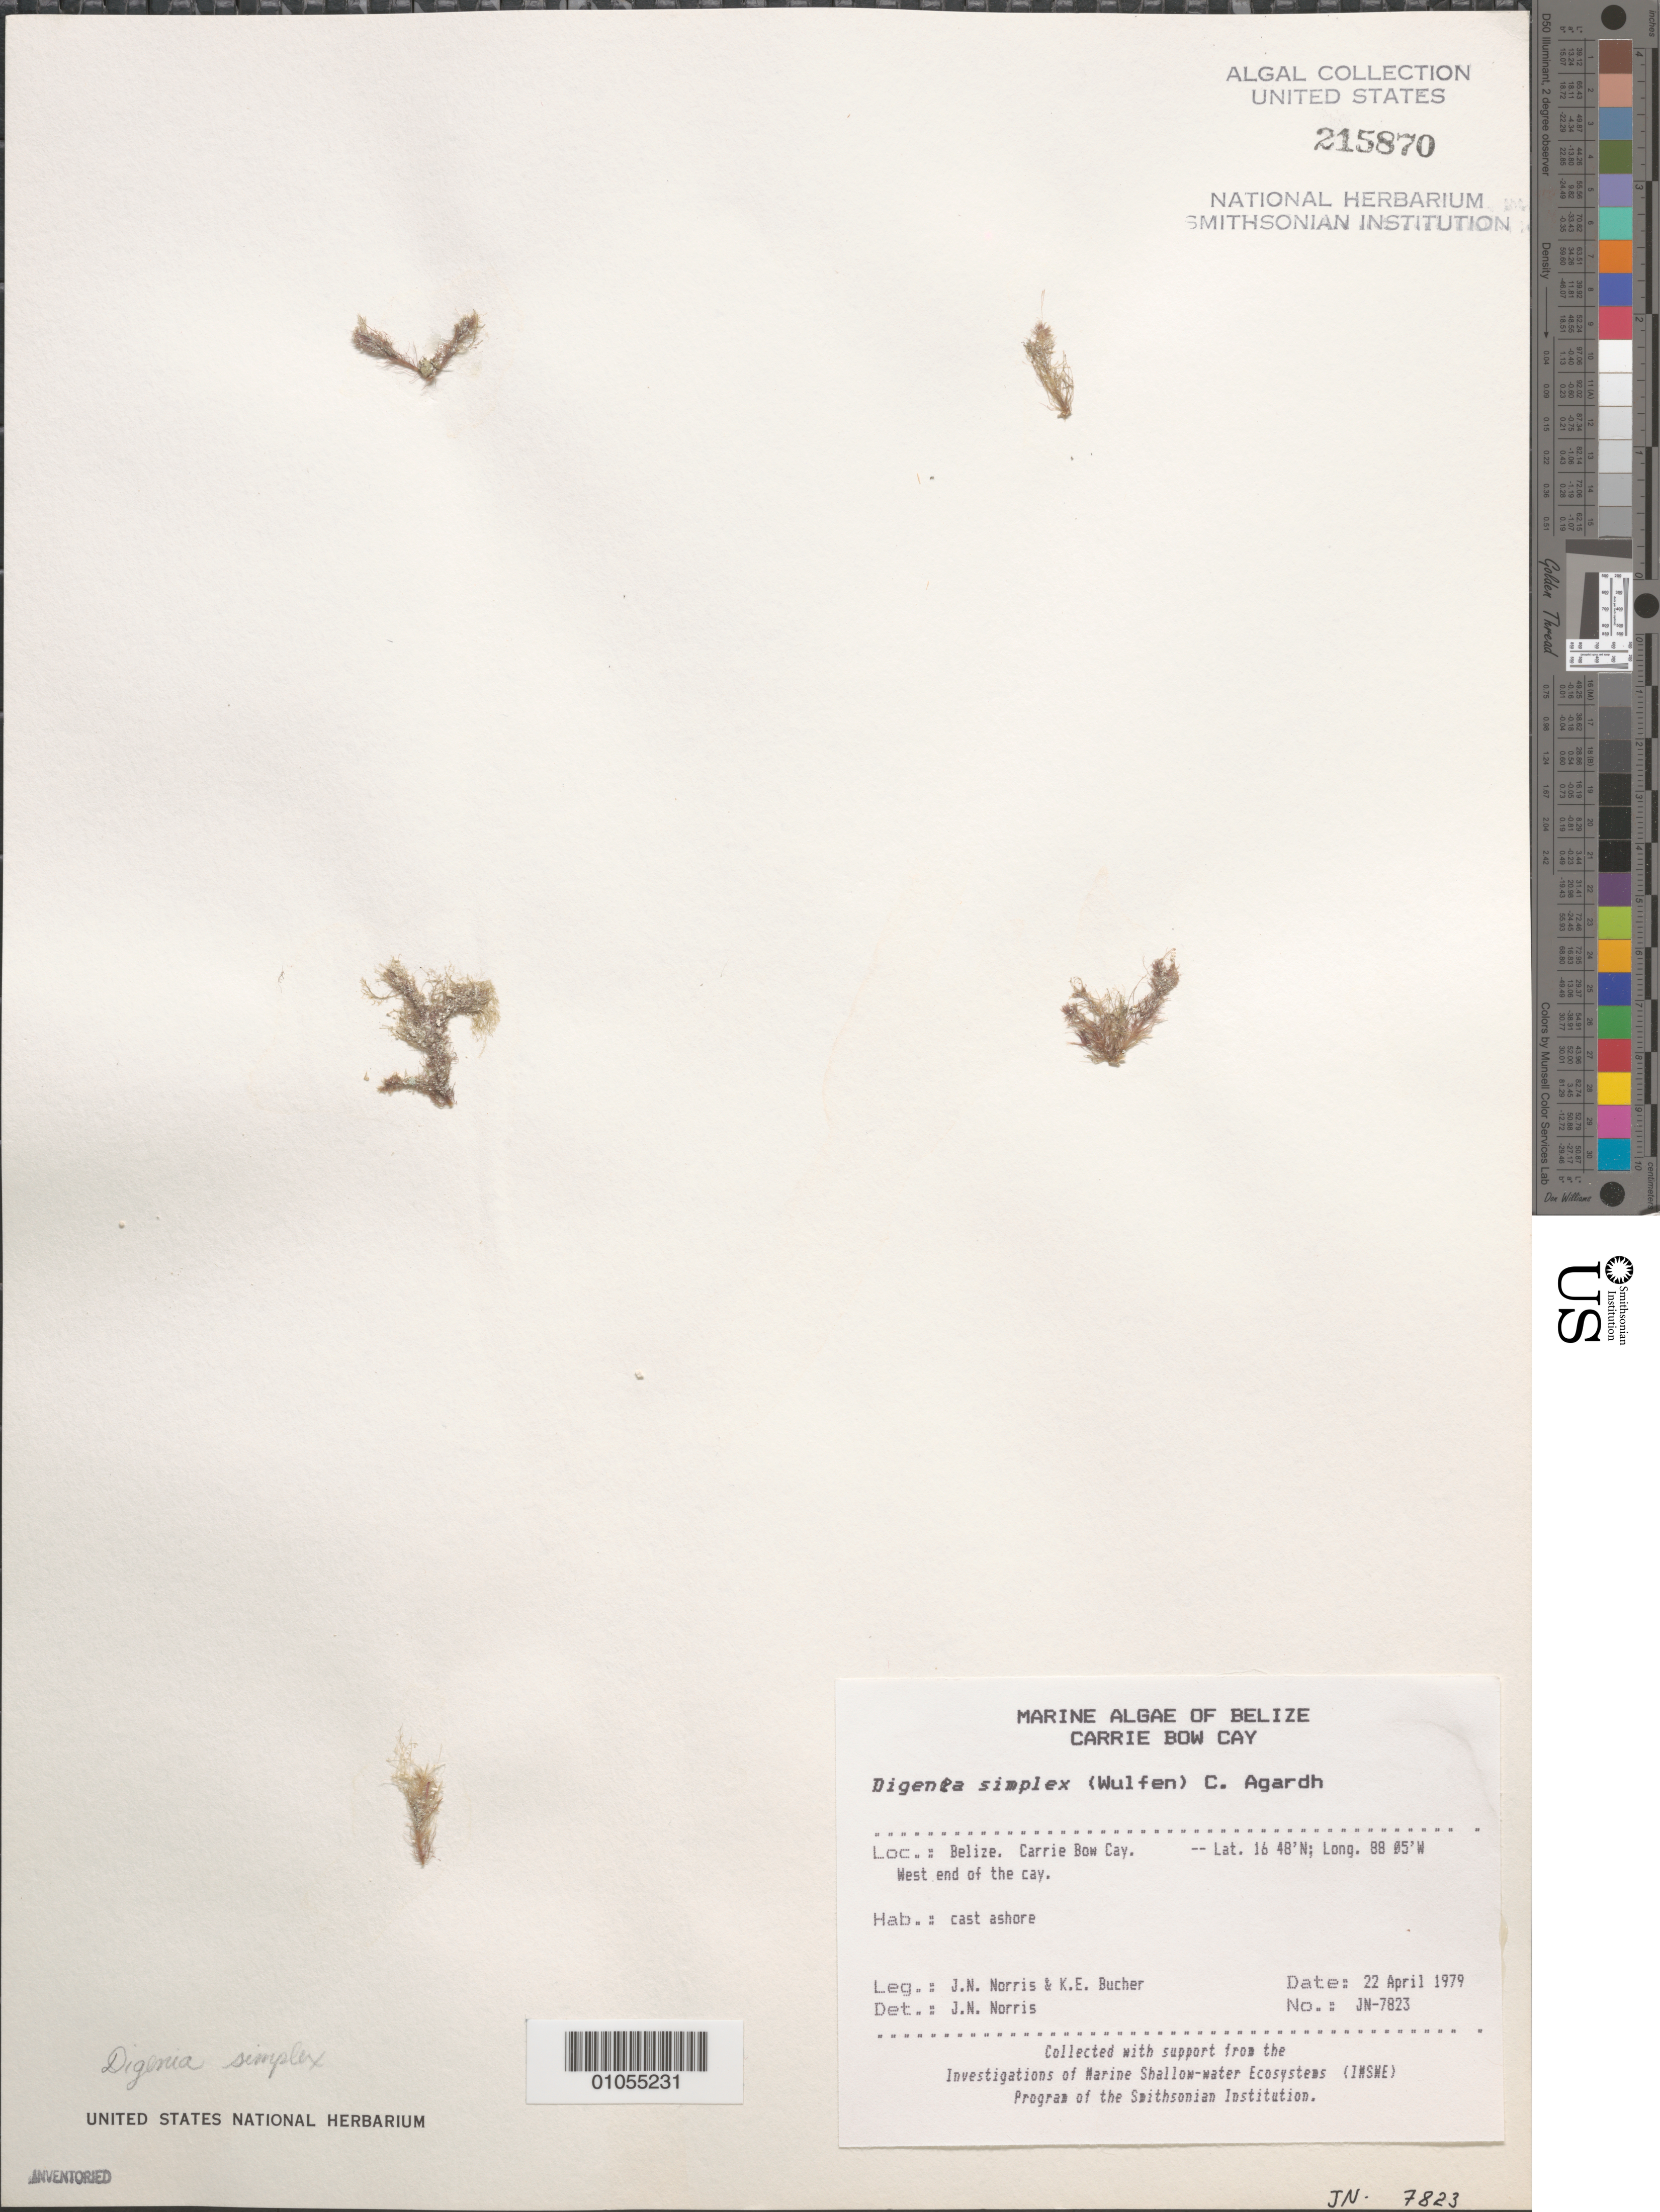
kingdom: Plantae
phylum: Rhodophyta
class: Florideophyceae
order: Ceramiales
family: Rhodomelaceae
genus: Digenea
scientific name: Digenea simplex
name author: (Wulfen) C. Agardh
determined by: Norris, James N.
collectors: J. N. Norris & K. E. Bucher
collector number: JN-7823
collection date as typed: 22 Apr 1979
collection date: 1979-04-22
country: Belize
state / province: Stann Creek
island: Carrie Bow Cay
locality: West end of the cay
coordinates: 16 48'N, 88 05'W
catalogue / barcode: US 215870